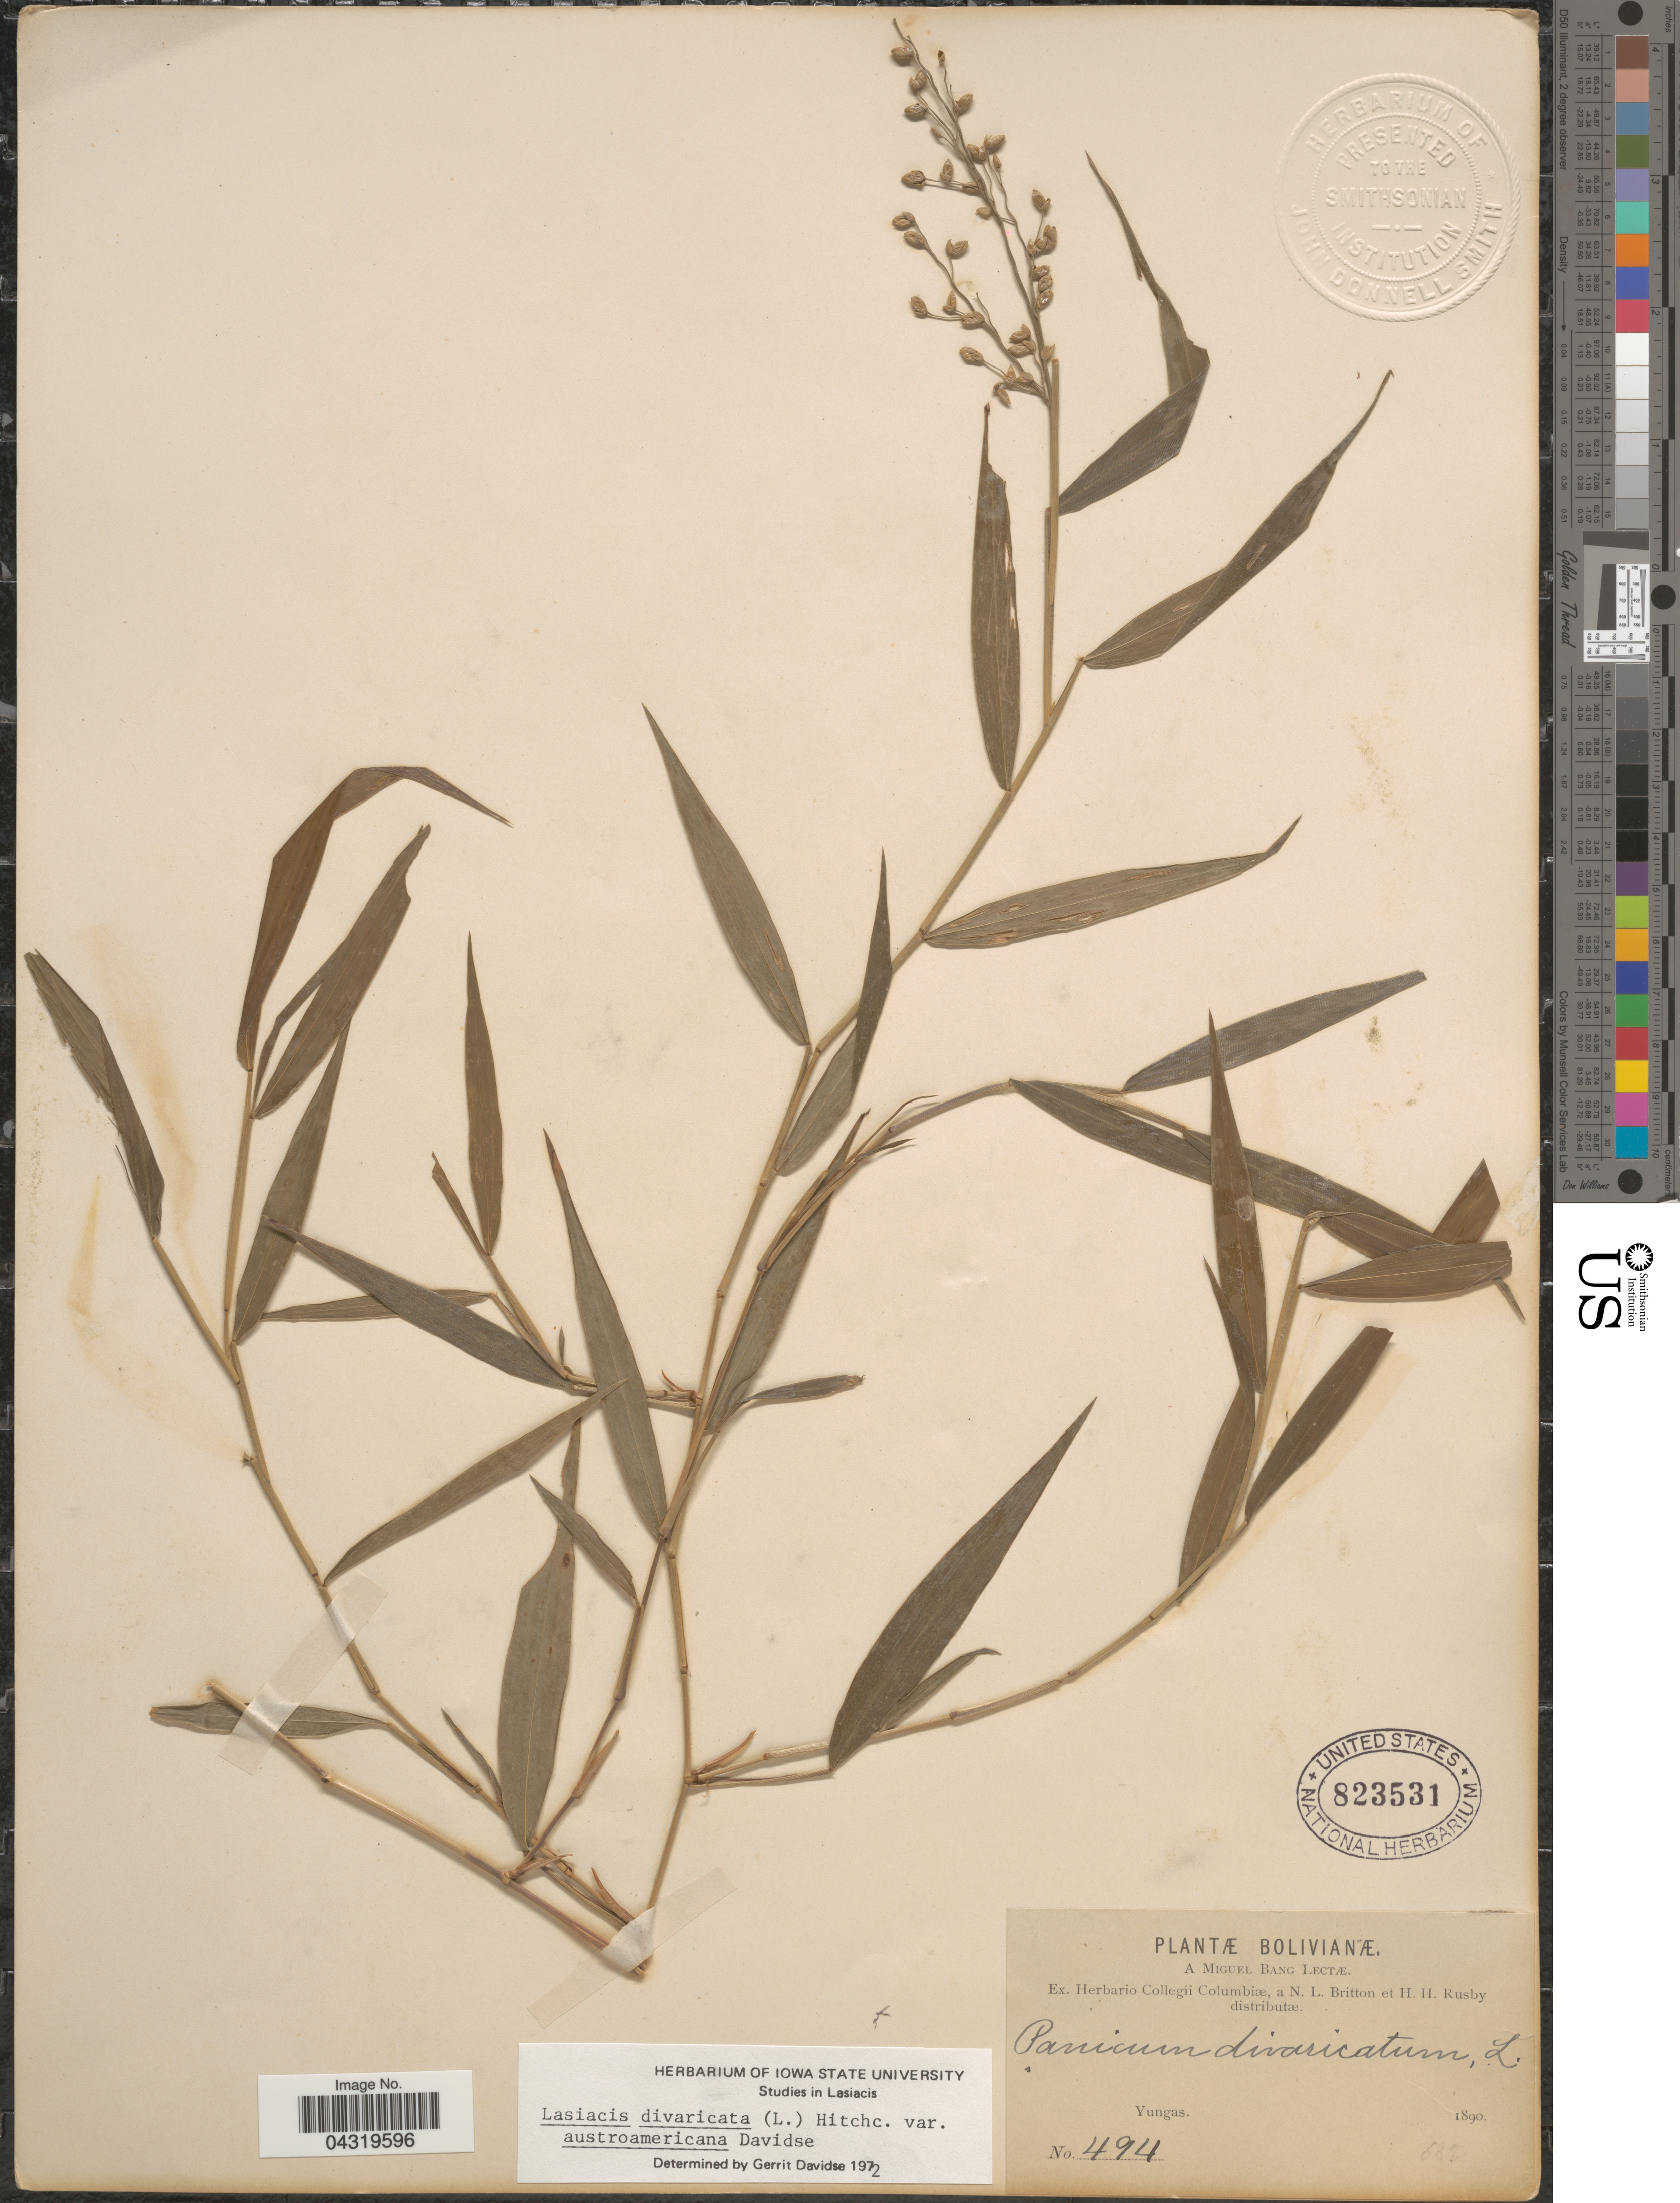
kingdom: Plantae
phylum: Tracheophyta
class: Liliopsida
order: Poales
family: Poaceae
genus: Lasiacis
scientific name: Lasiacis divaricata var. austroamericana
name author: Davidse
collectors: M. Bang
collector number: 494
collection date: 1890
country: Bolivia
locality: Yungas.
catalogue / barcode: US 823531